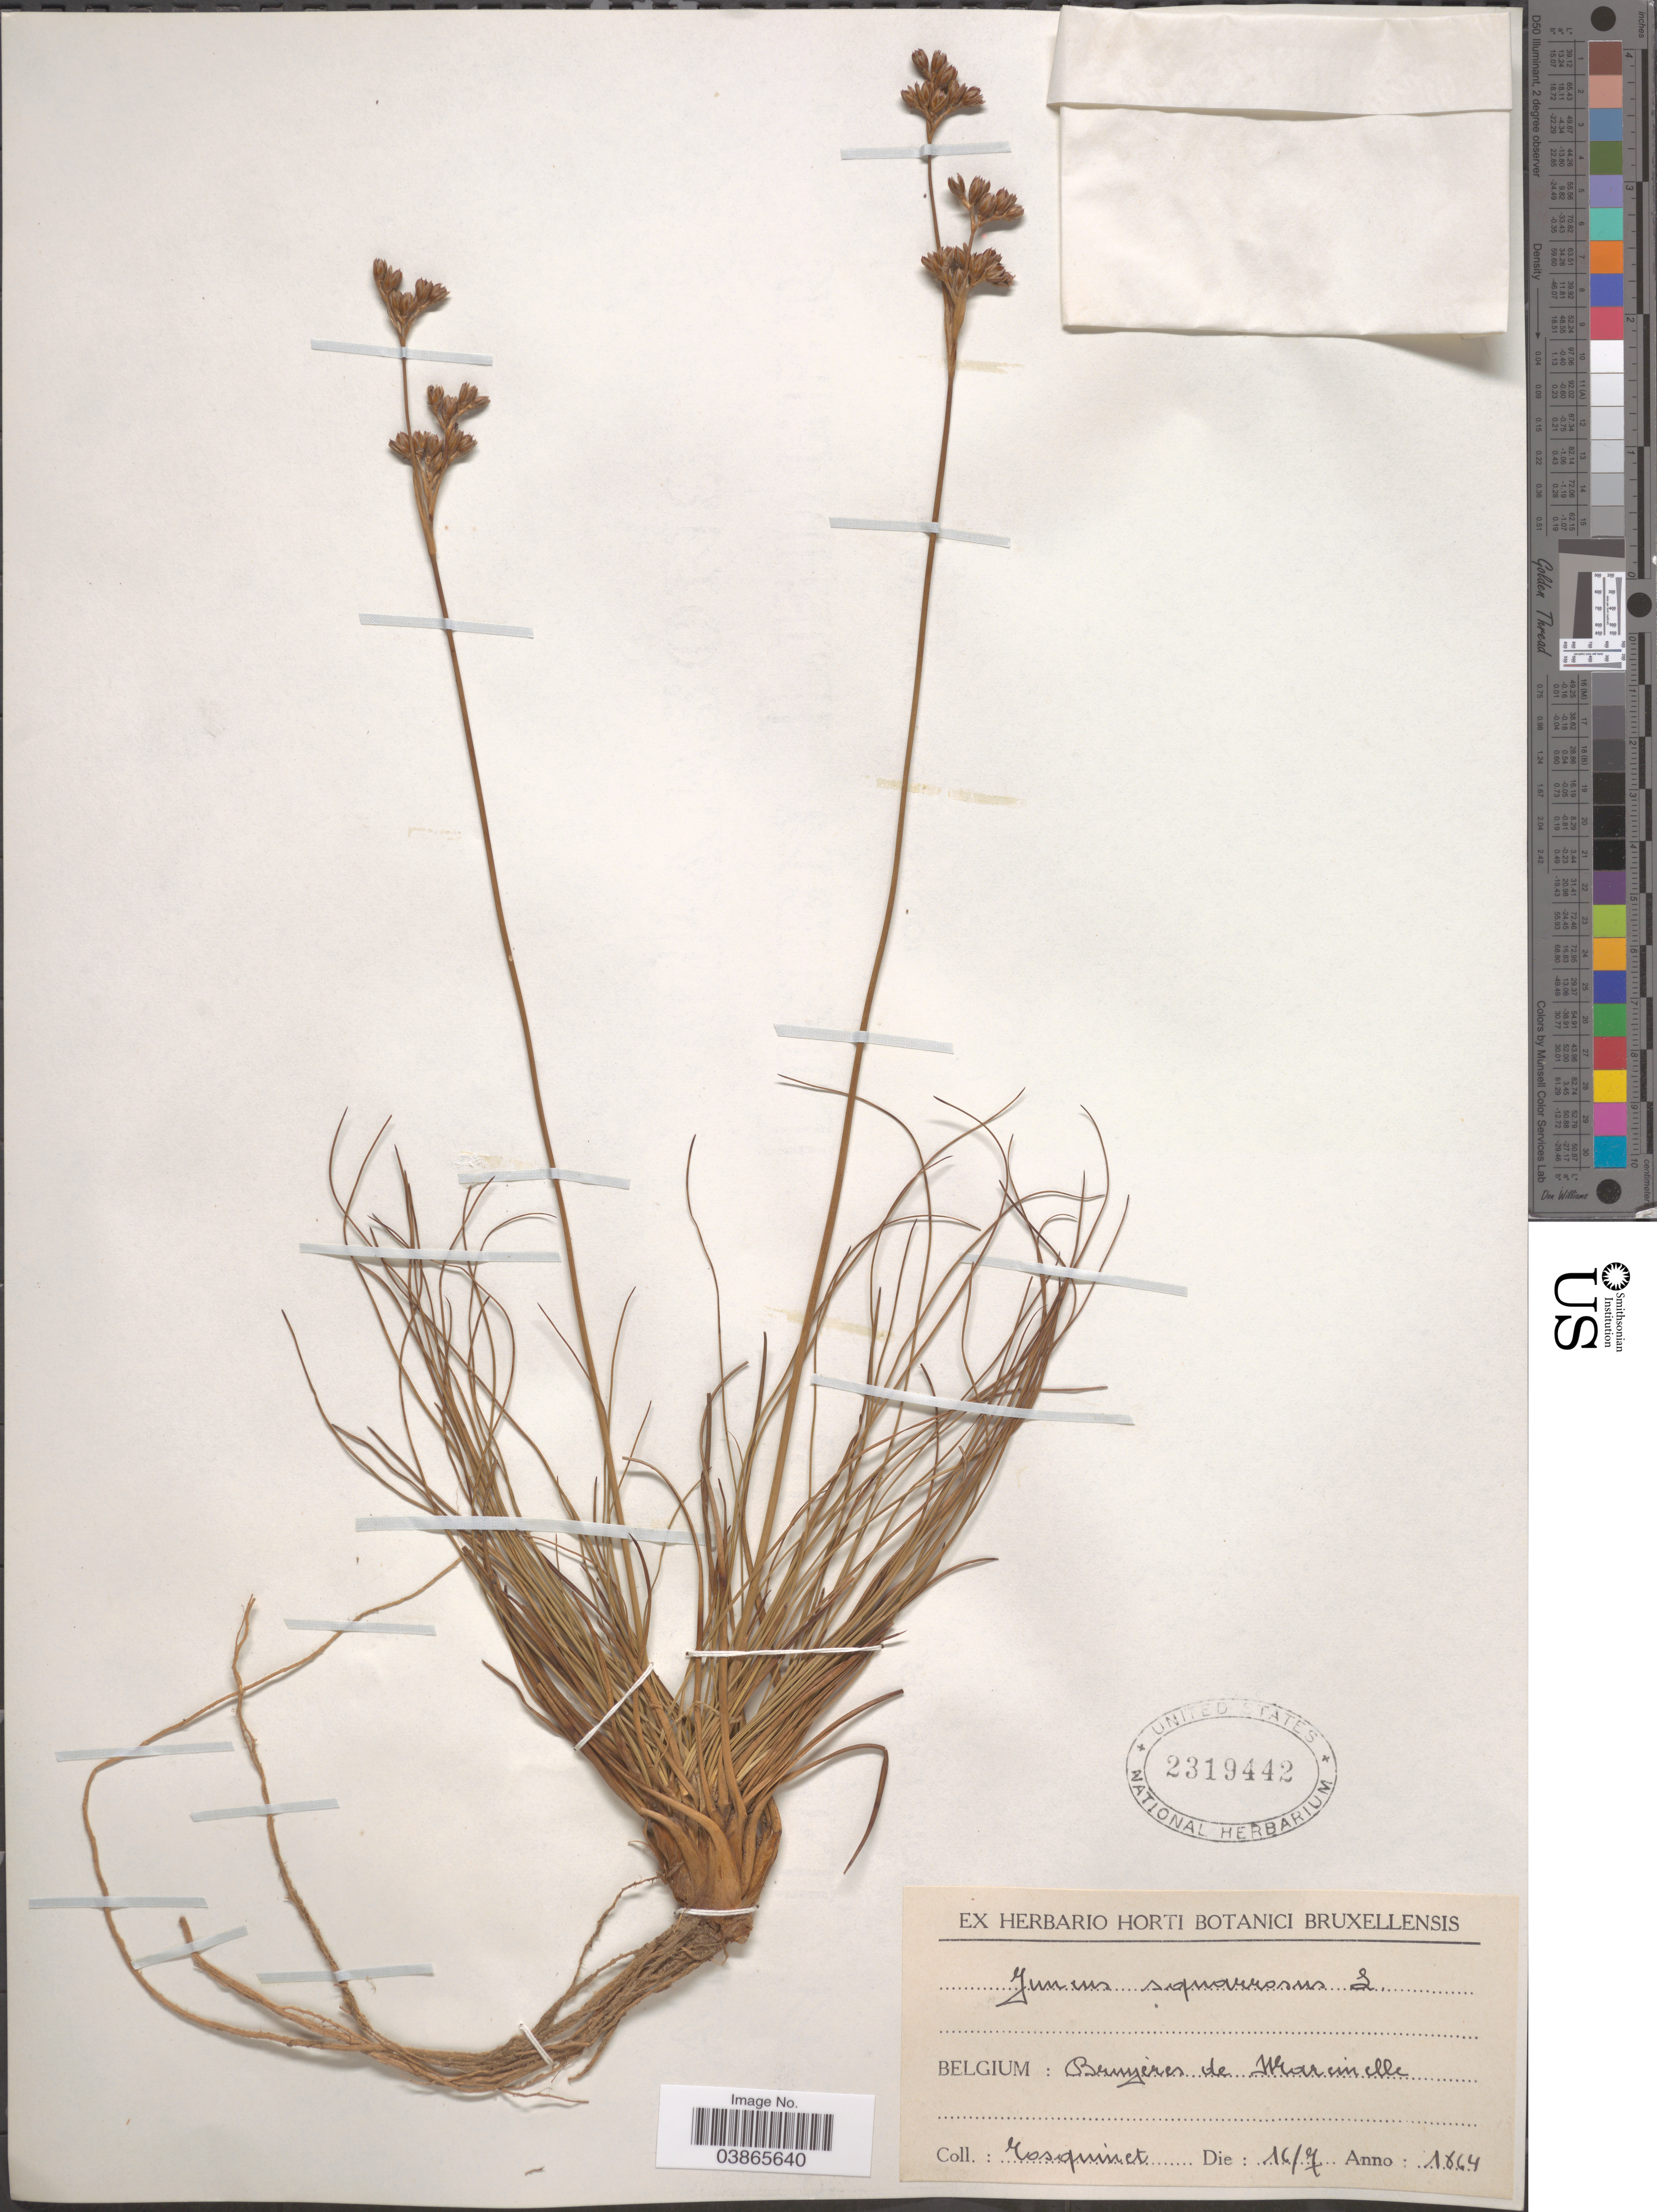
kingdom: Plantae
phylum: Tracheophyta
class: Liliopsida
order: Poales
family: Juncaceae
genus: Juncus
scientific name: Juncus squarrosus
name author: L.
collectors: Cosquinet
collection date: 1864-07-16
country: Belgium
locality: Bruyères de Marcinelle.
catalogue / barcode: US 2319442